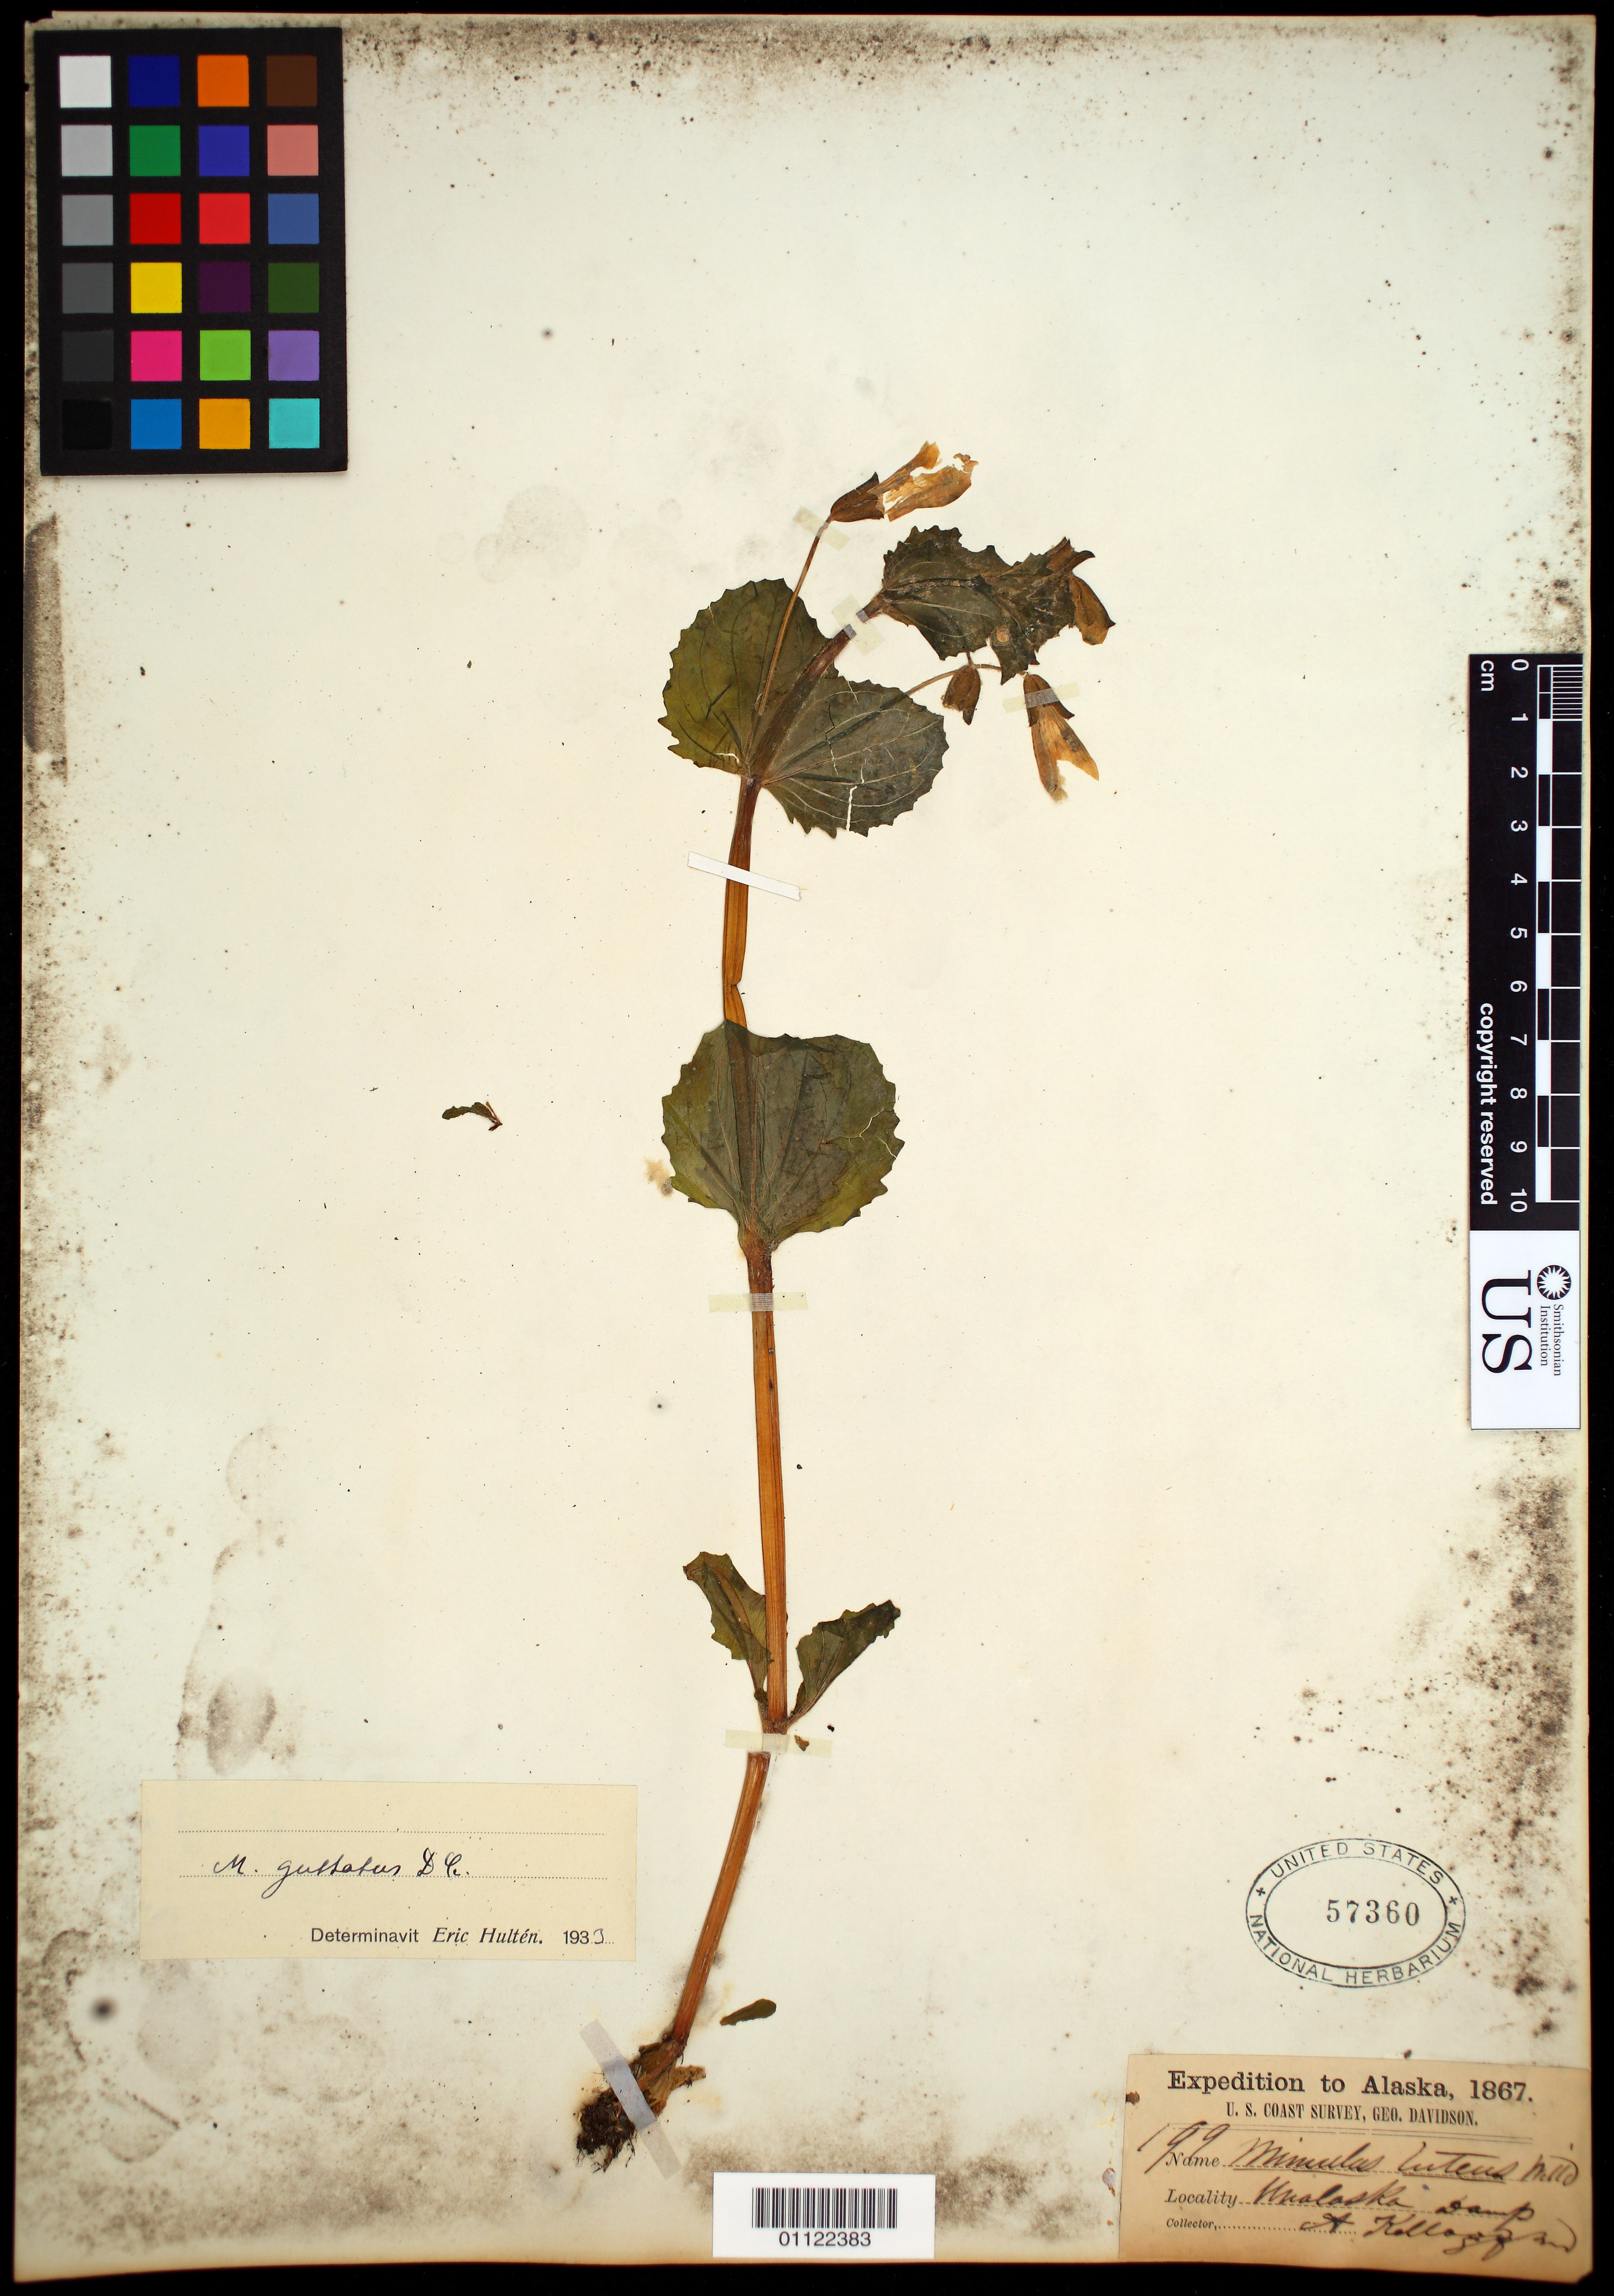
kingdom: Plantae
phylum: Tracheophyta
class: Magnoliopsida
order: Lamiales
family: Phrymaceae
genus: Mimulus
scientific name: Mimulus guttatus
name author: DC.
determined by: Hultén, [O.] Eric G.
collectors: A. Kellogg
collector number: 199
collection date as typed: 1867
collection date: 1867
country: United States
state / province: Alaska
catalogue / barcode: US 57360